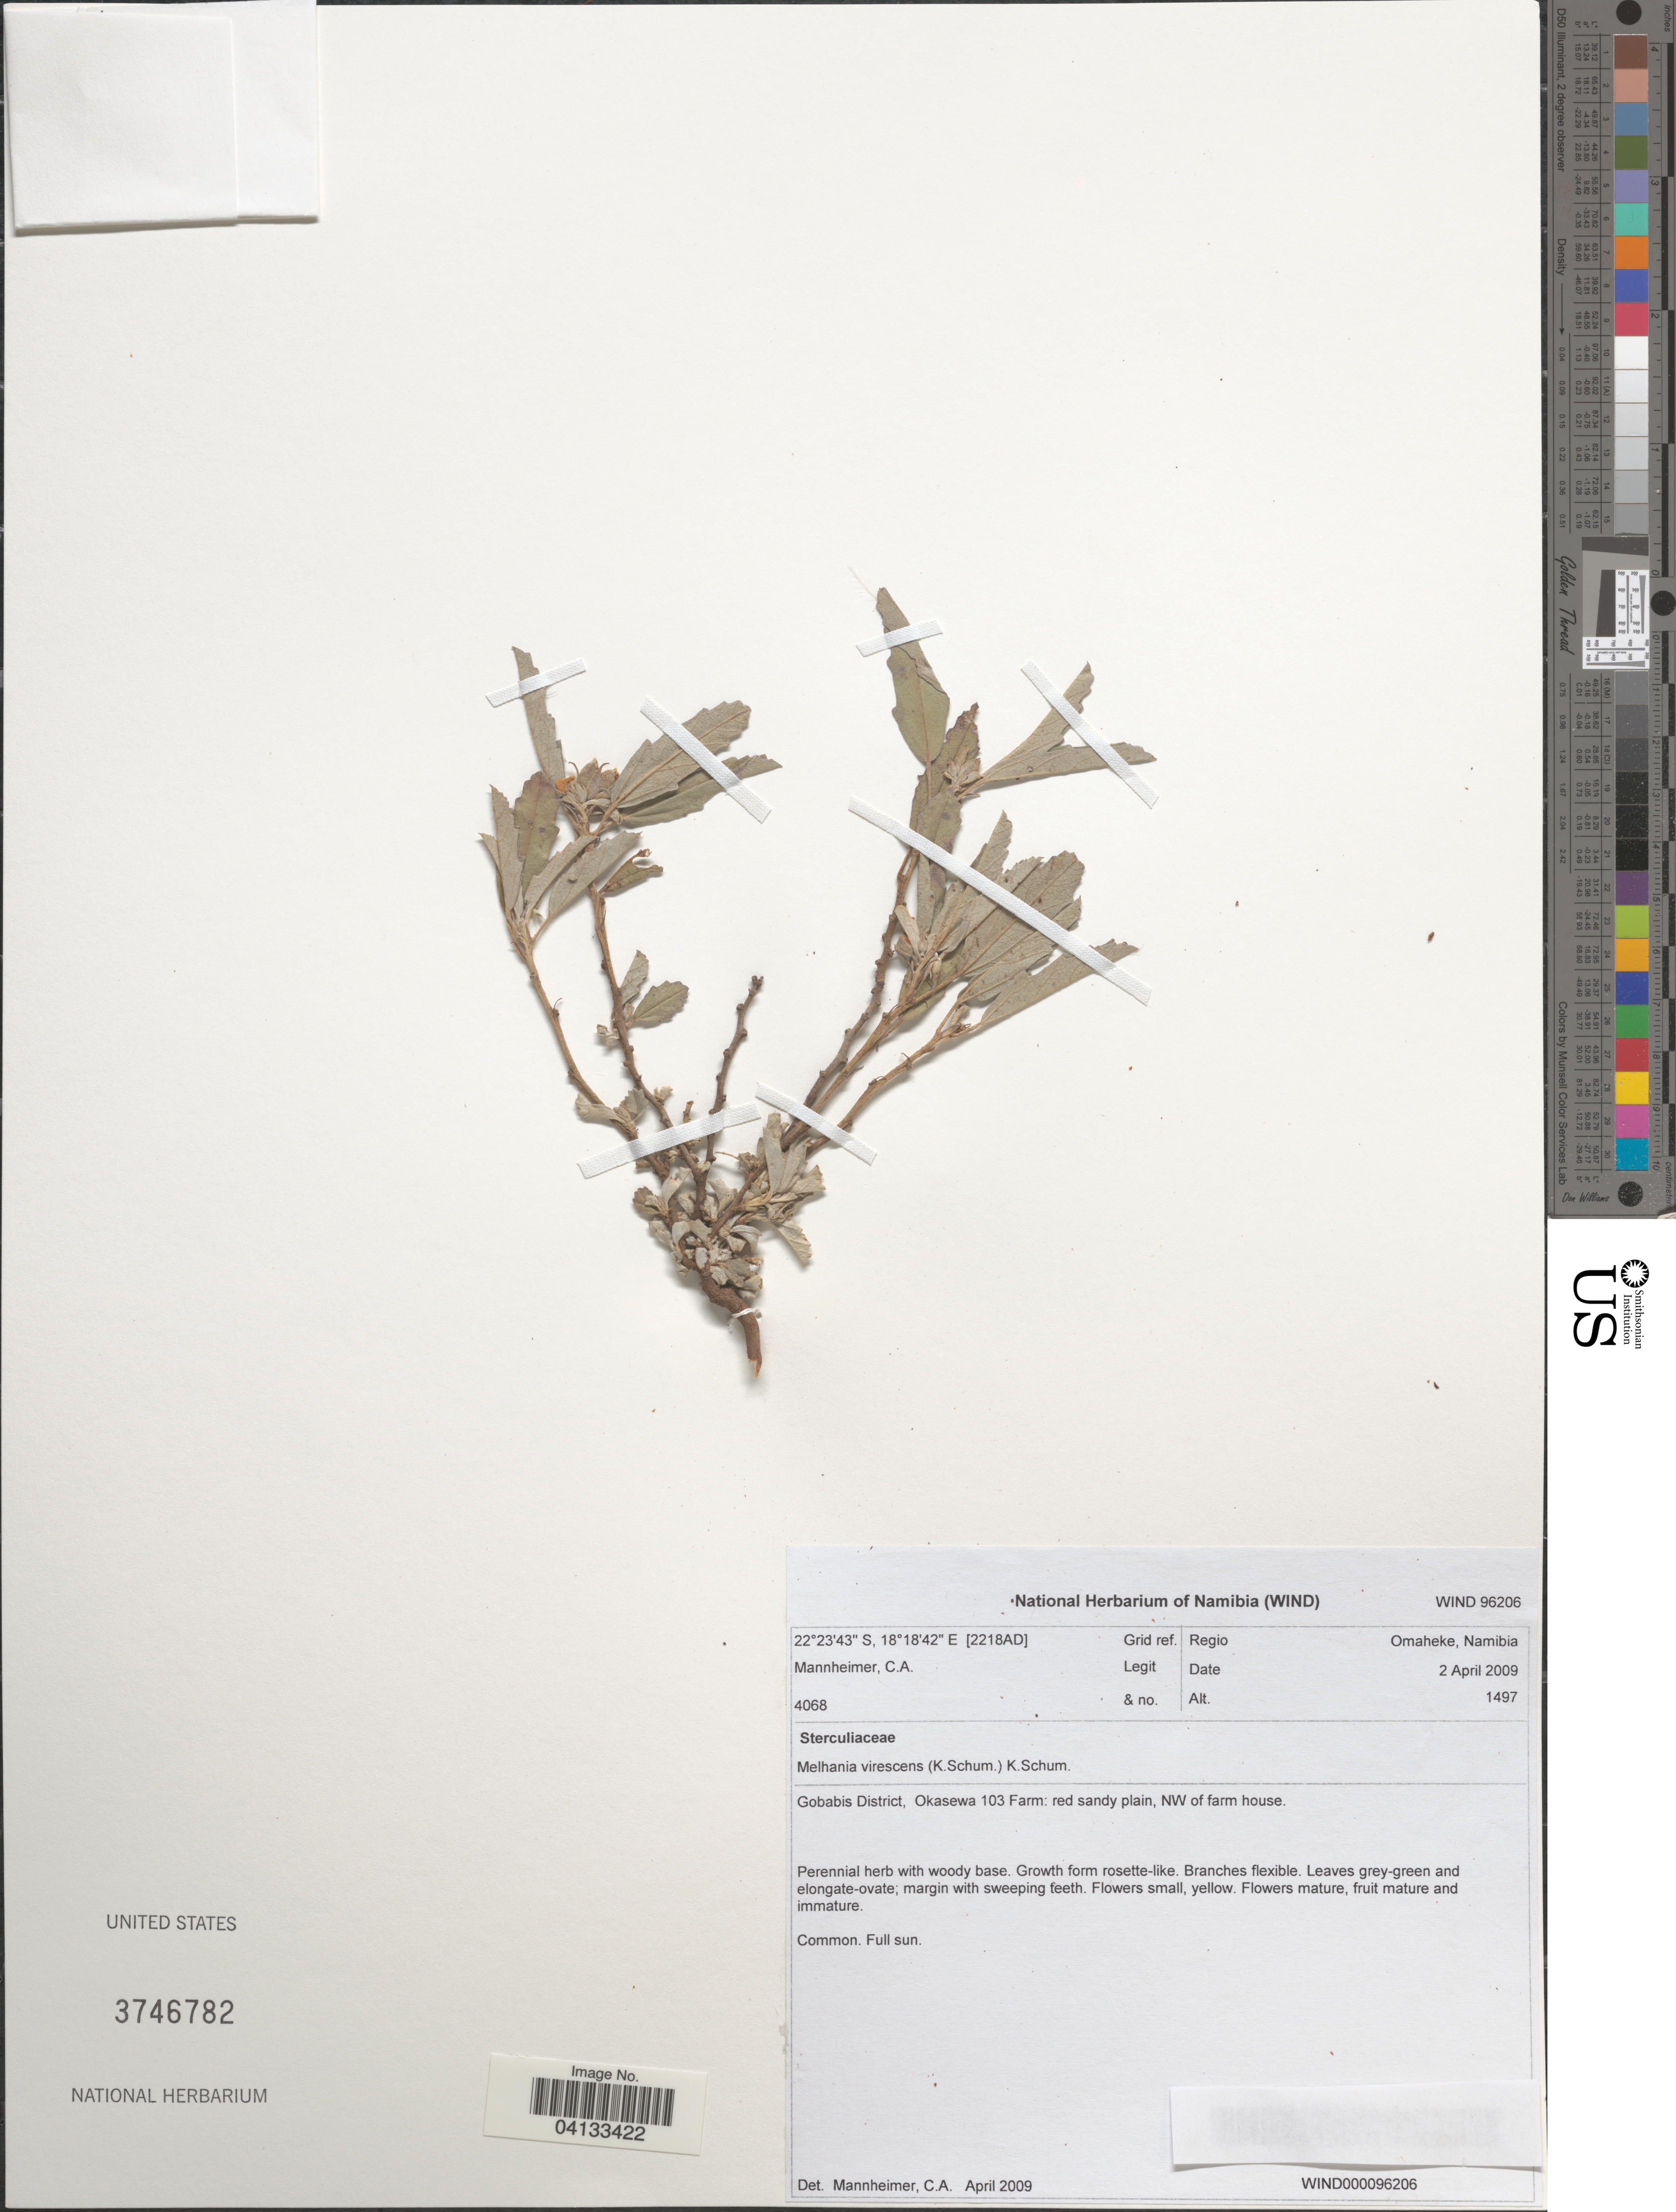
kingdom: Plantae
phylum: Tracheophyta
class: Magnoliopsida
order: Malvales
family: Malvaceae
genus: Melhania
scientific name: Melhania virescens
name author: K. Schum.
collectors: C. A. Mannheimer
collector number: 4068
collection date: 2009-04-02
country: Namibia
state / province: Omaheke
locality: Grid ref. Regio Omaheke. Gobabis District, Okasewa 103 Farm: red sandy plain, NW of farm house. [2718AD].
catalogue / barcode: US 3746782